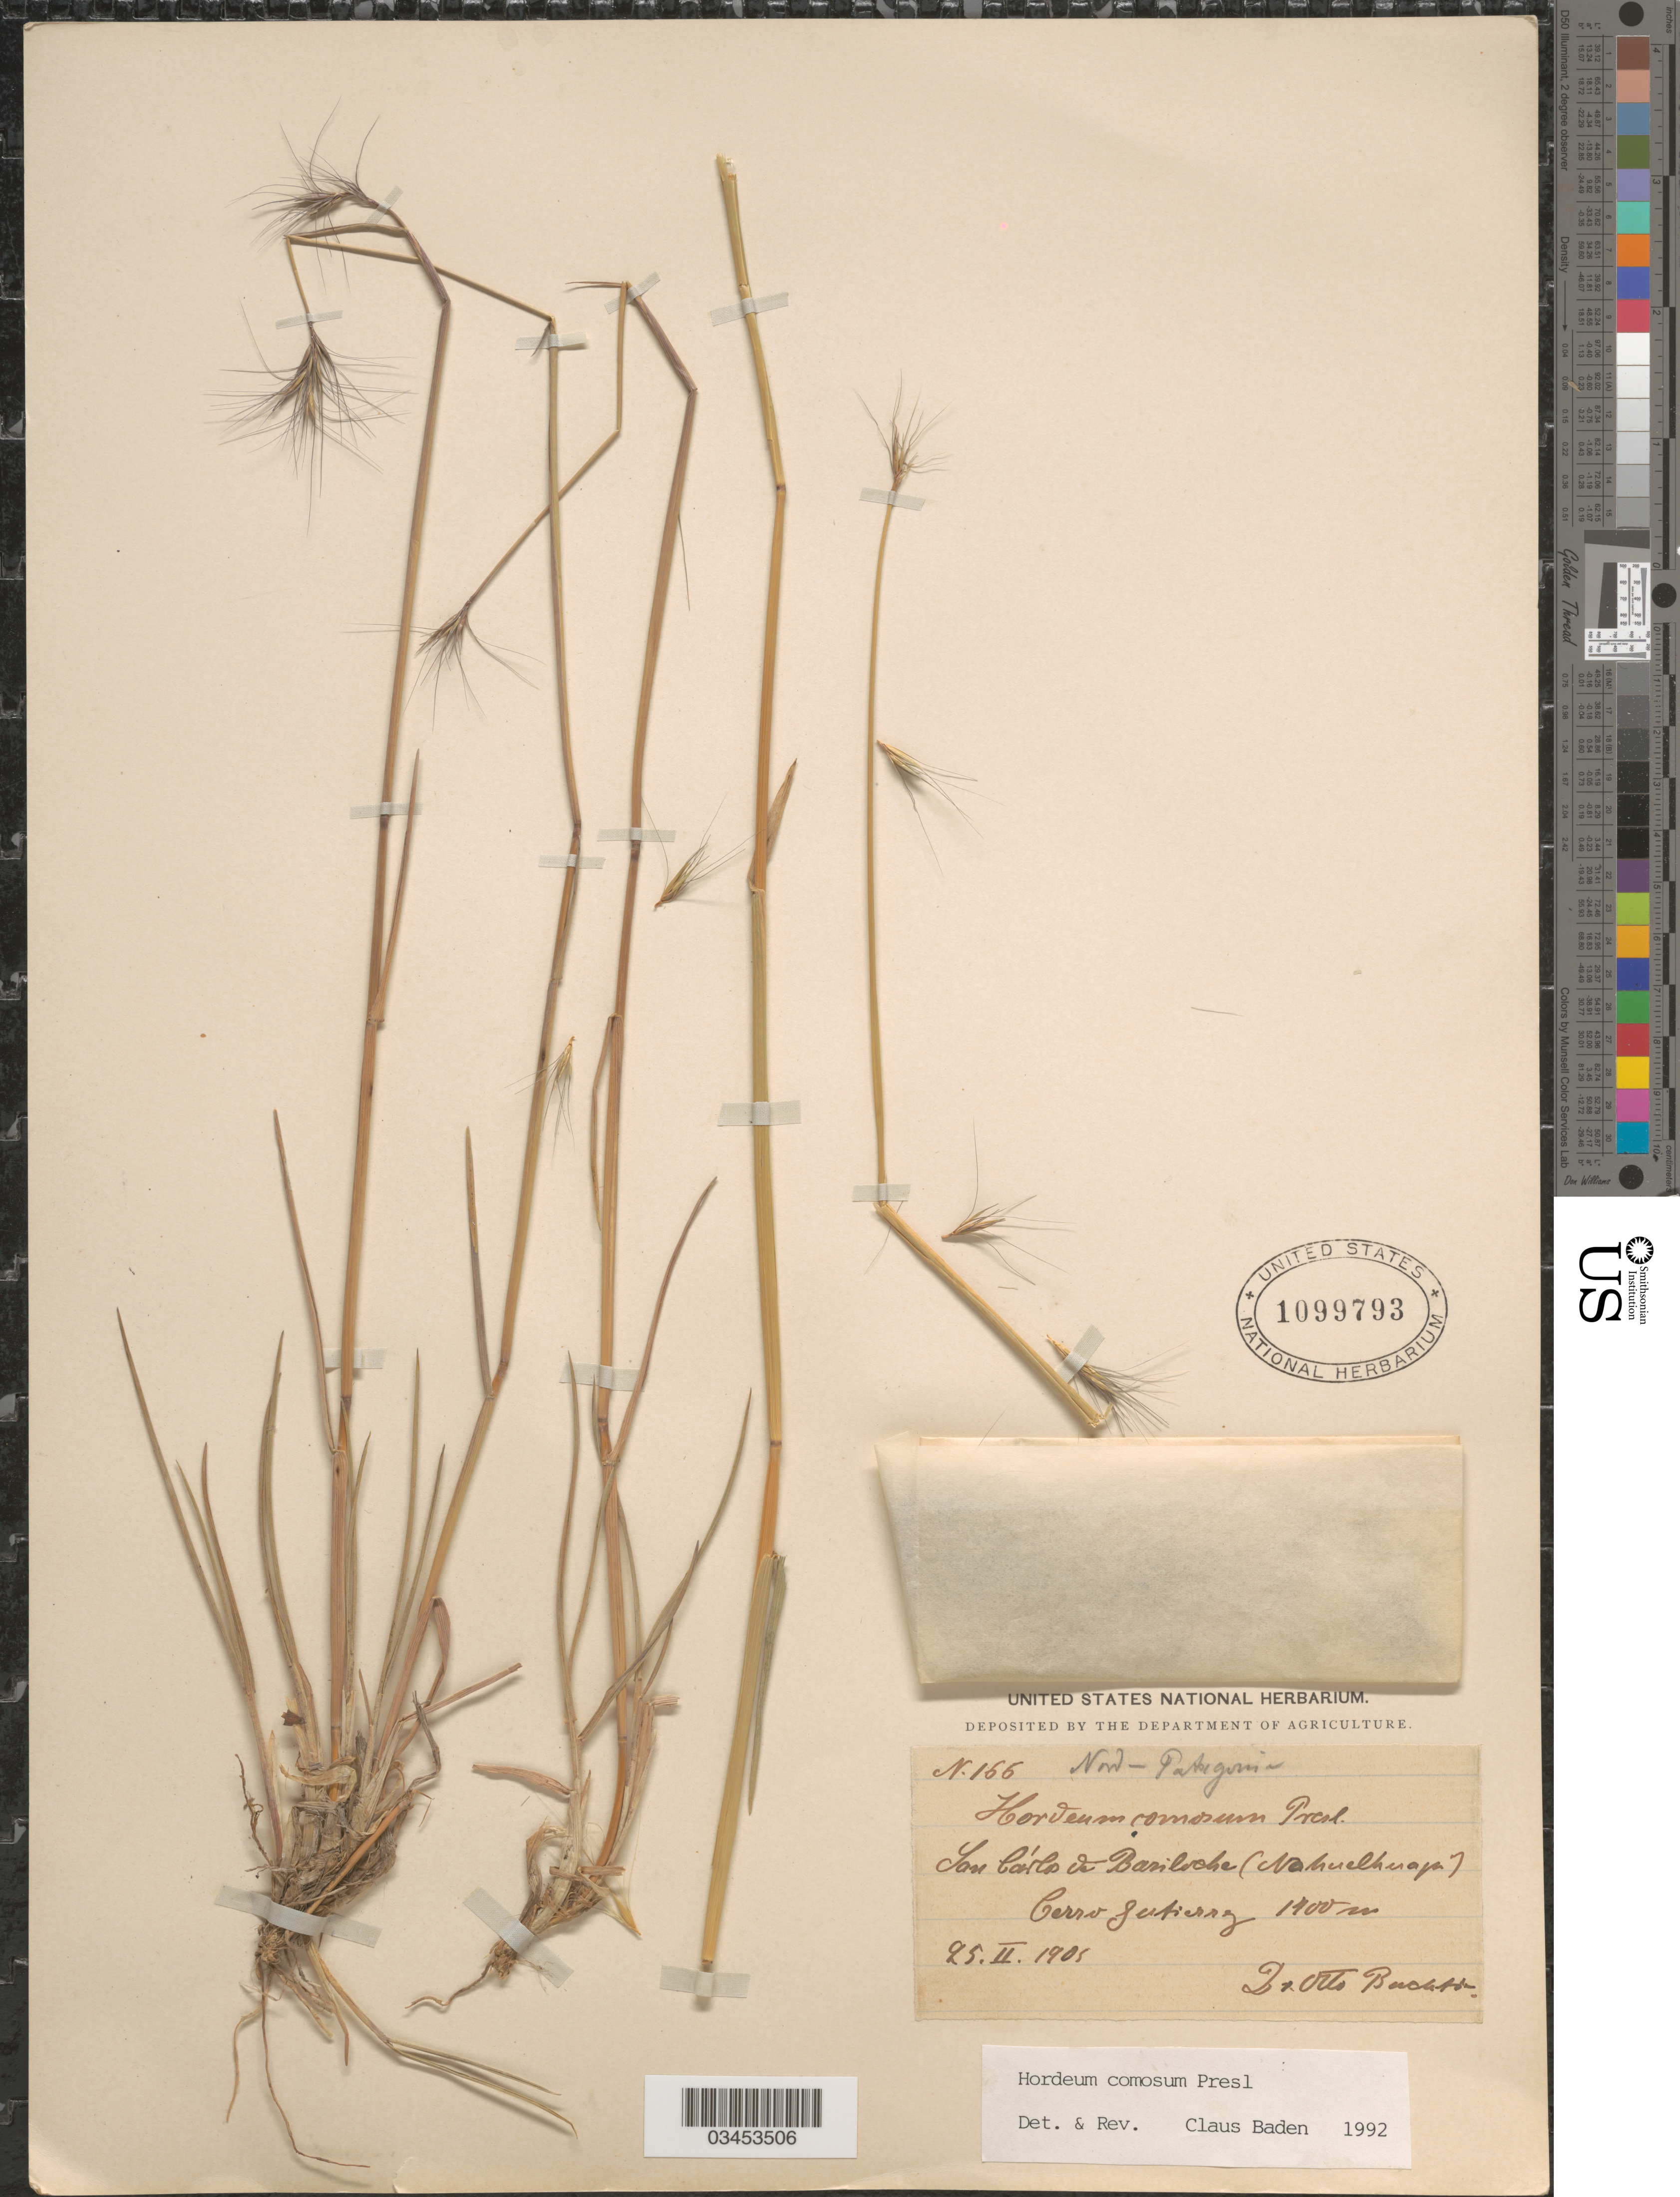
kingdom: Plantae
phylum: Tracheophyta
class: Liliopsida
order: Poales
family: Poaceae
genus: Hordeum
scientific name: Hordeum comosum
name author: J. Presl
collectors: O. Buchtien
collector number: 166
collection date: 1905-02-25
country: Argentina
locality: Nord-Patigonia. San Cárlos de Bariloche (Nahuelhuapi). Cerro gutierrez.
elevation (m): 1400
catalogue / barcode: US 1099793